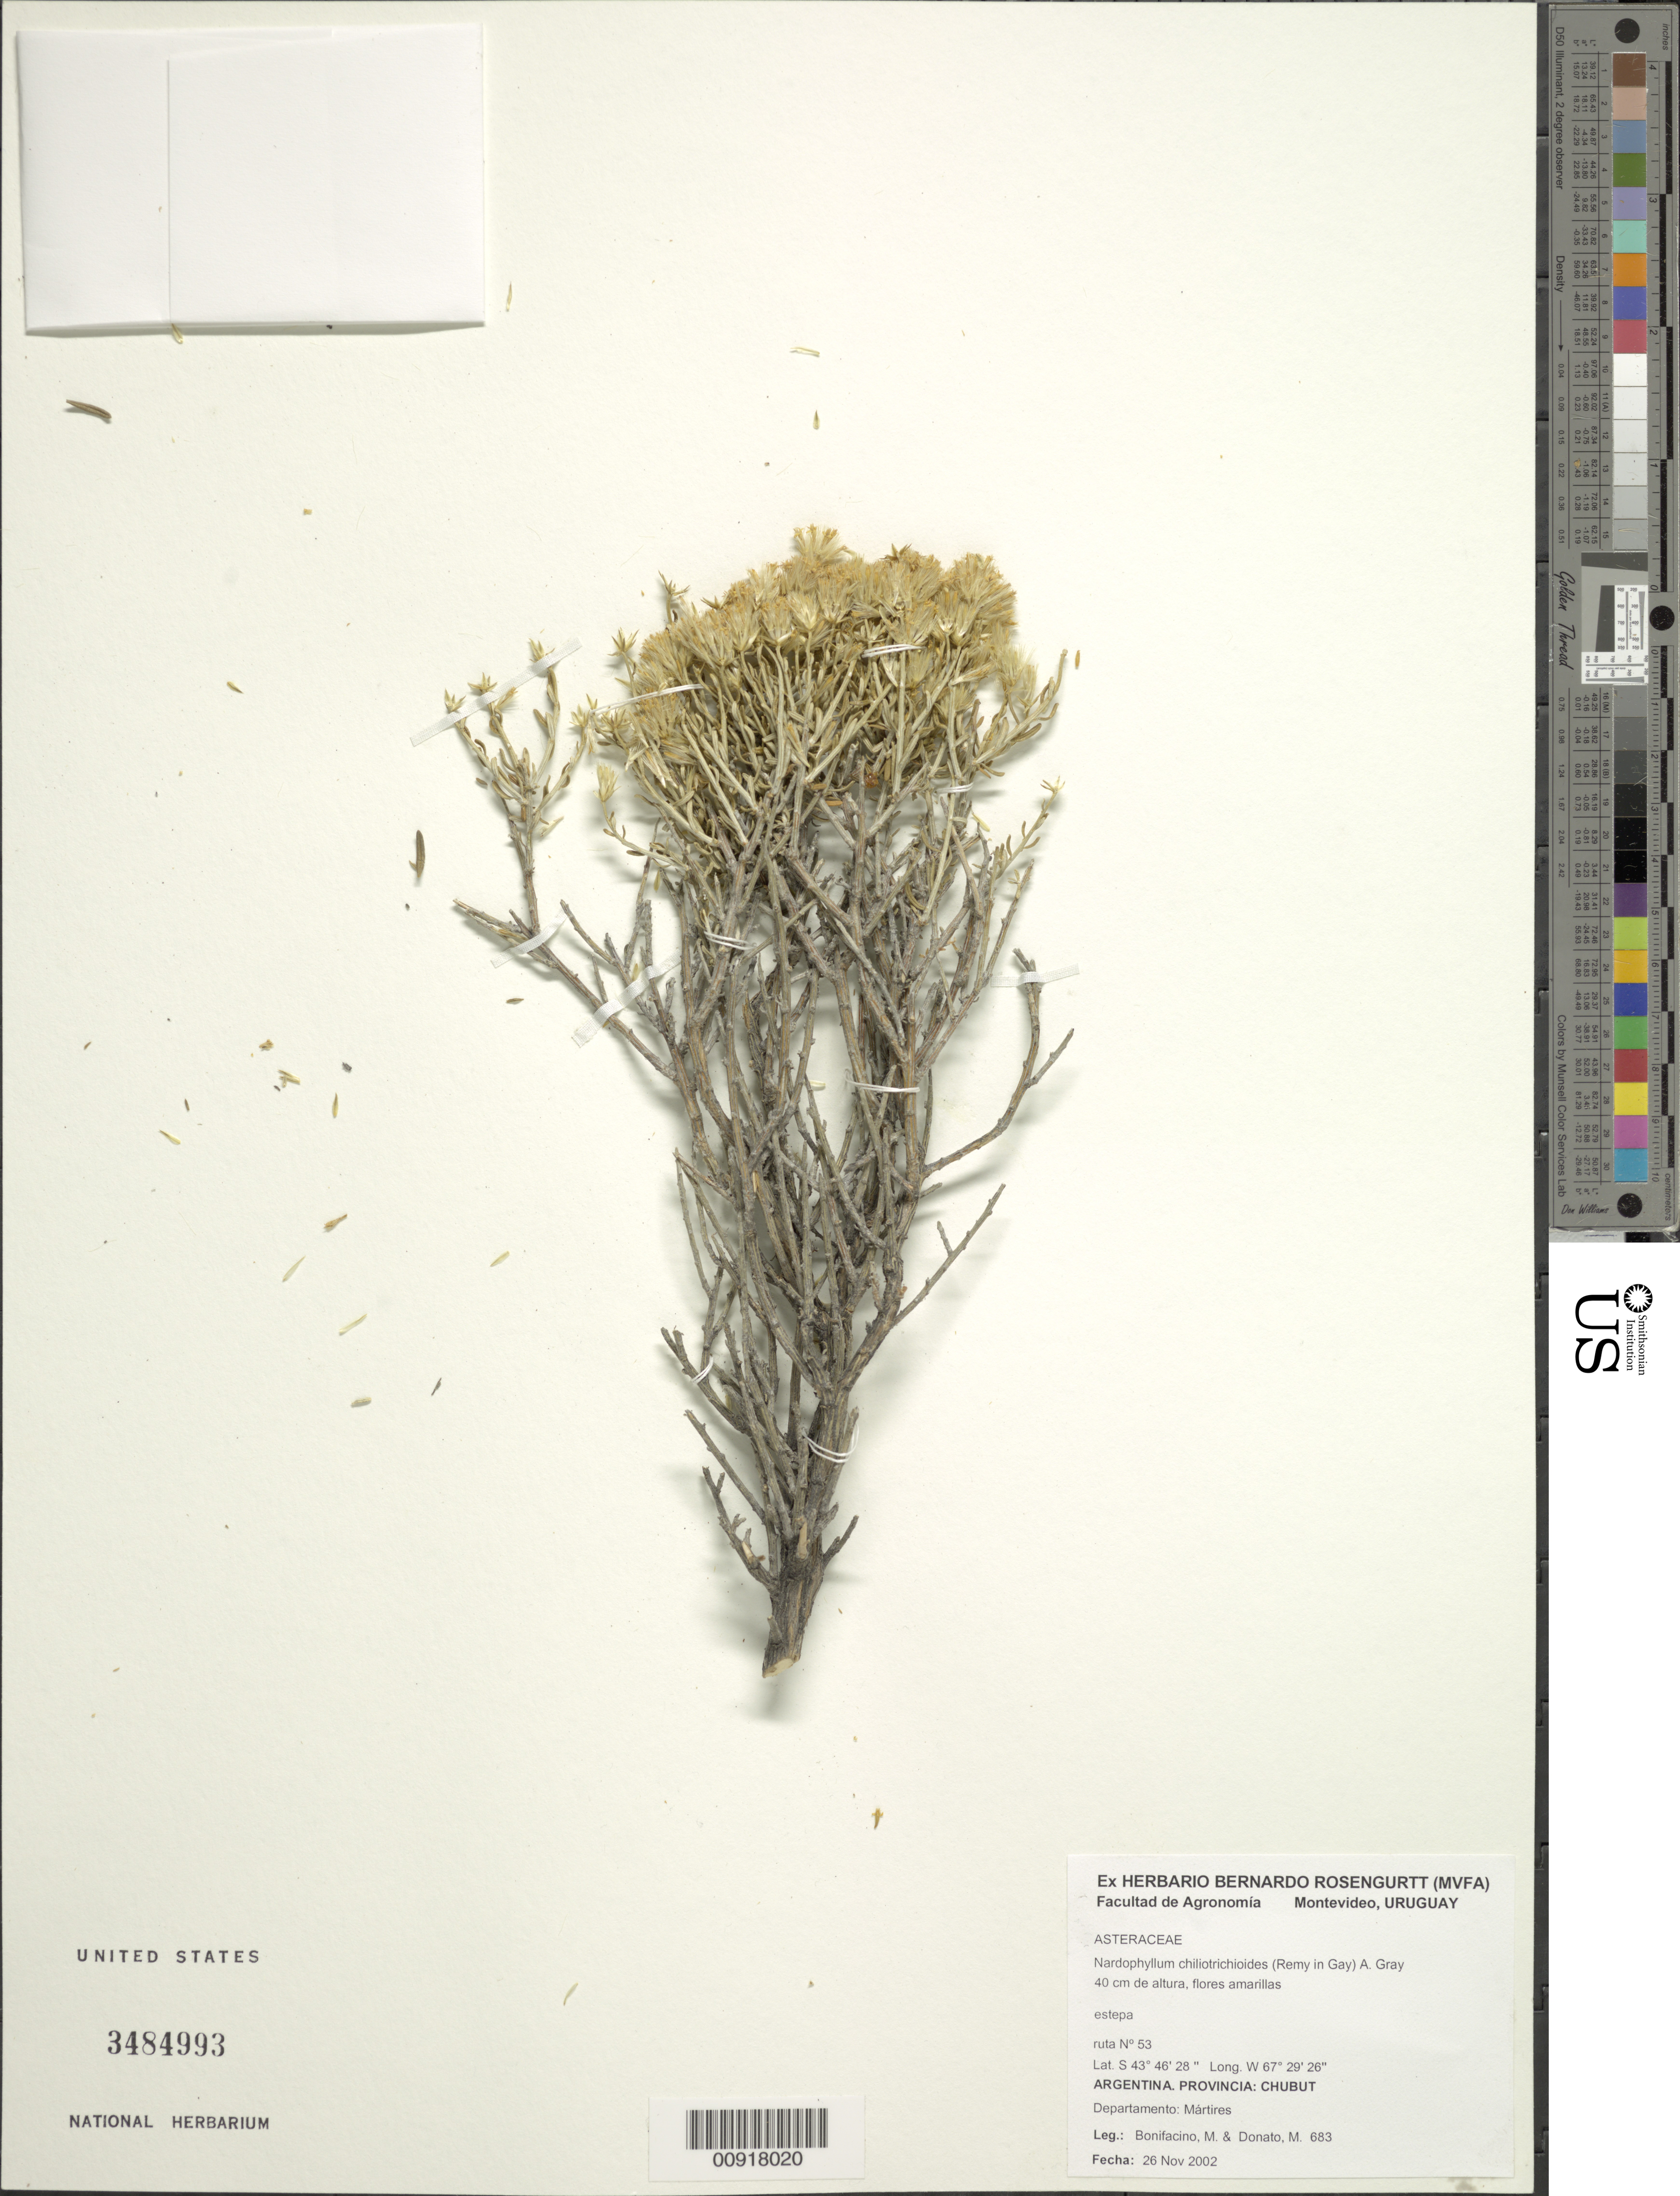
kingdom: Plantae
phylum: Tracheophyta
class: Magnoliopsida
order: Asterales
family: Asteraceae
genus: Ocyroe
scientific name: Ocyroe armata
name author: (Wedd.) Bonif.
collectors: M. Bonifacino & M. Donato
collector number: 0683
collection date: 2002-11-26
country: Argentina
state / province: Chubut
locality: Dpto. Mártires, Ruta No. 53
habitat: Estepa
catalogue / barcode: US 3484993